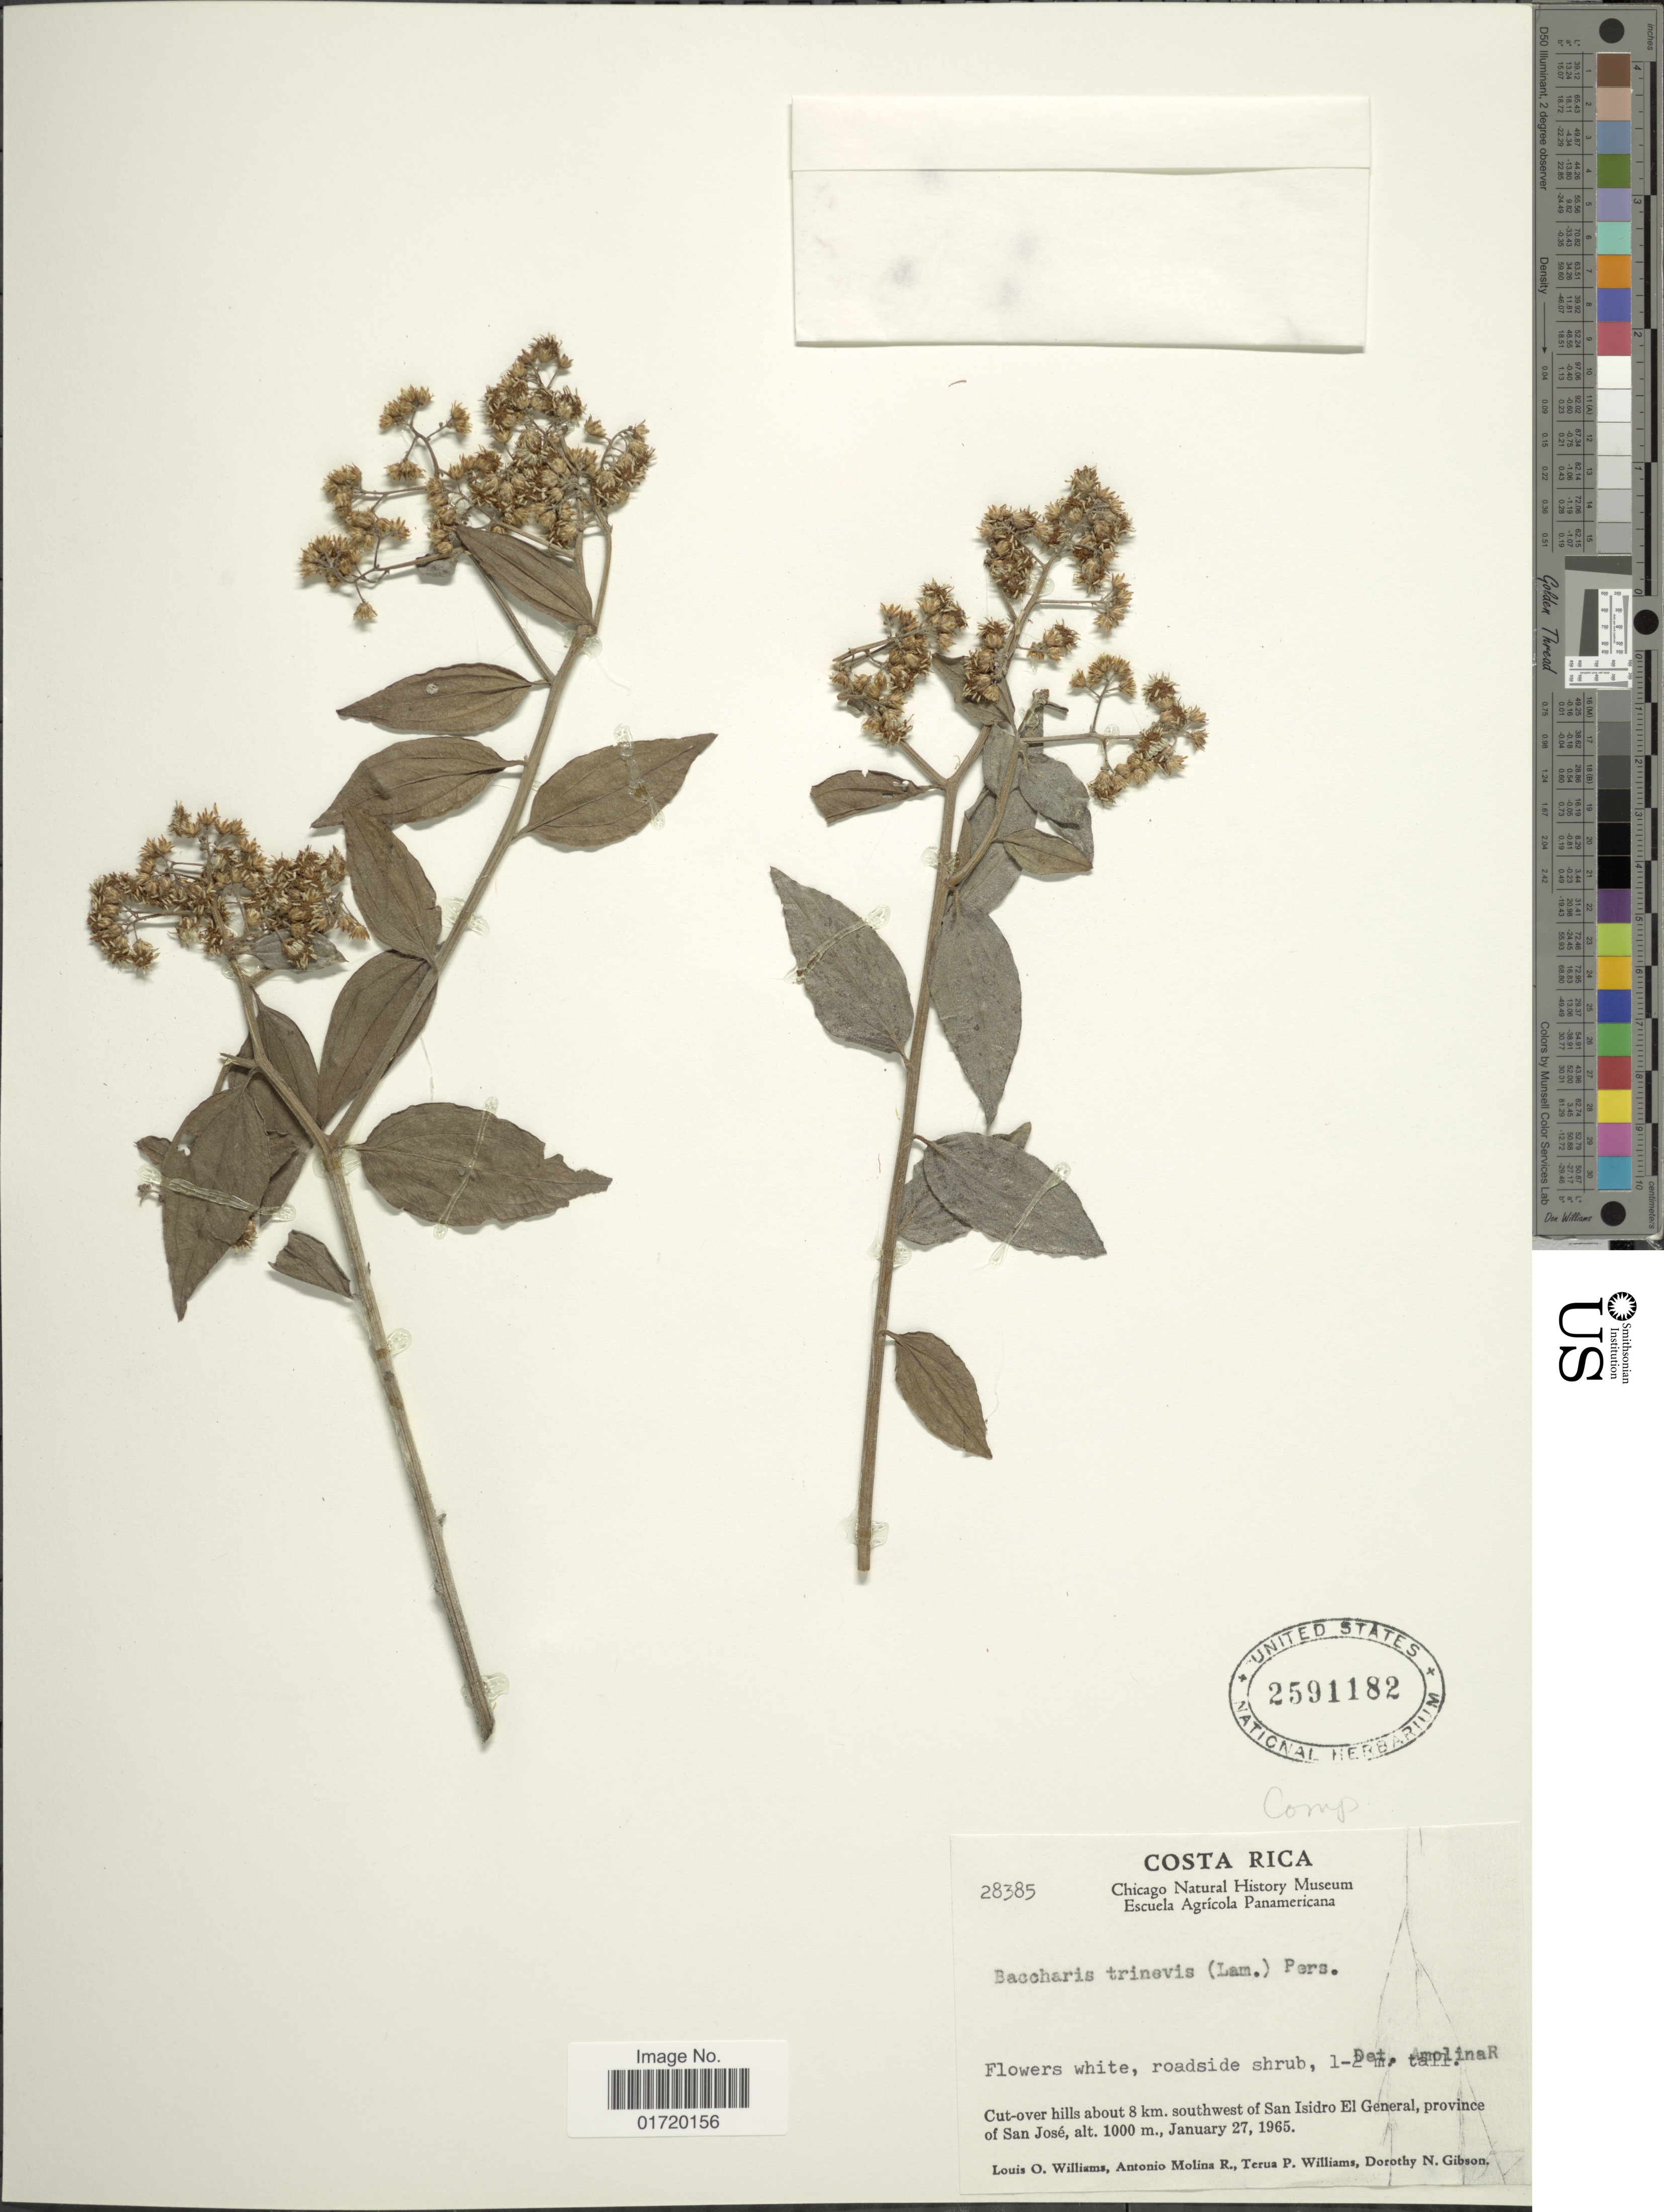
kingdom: Plantae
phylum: Tracheophyta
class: Magnoliopsida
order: Asterales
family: Asteraceae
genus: Baccharis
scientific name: Baccharis trinervis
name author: (Lam.) Pers.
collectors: L. O. Williams, A. Molina R., T. P. Williams & D. N. Gibson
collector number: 28385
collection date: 1965-01-27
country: Costa Rica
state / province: San José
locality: Southwest of San Isidro El General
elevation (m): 1000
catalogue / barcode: US 2591182